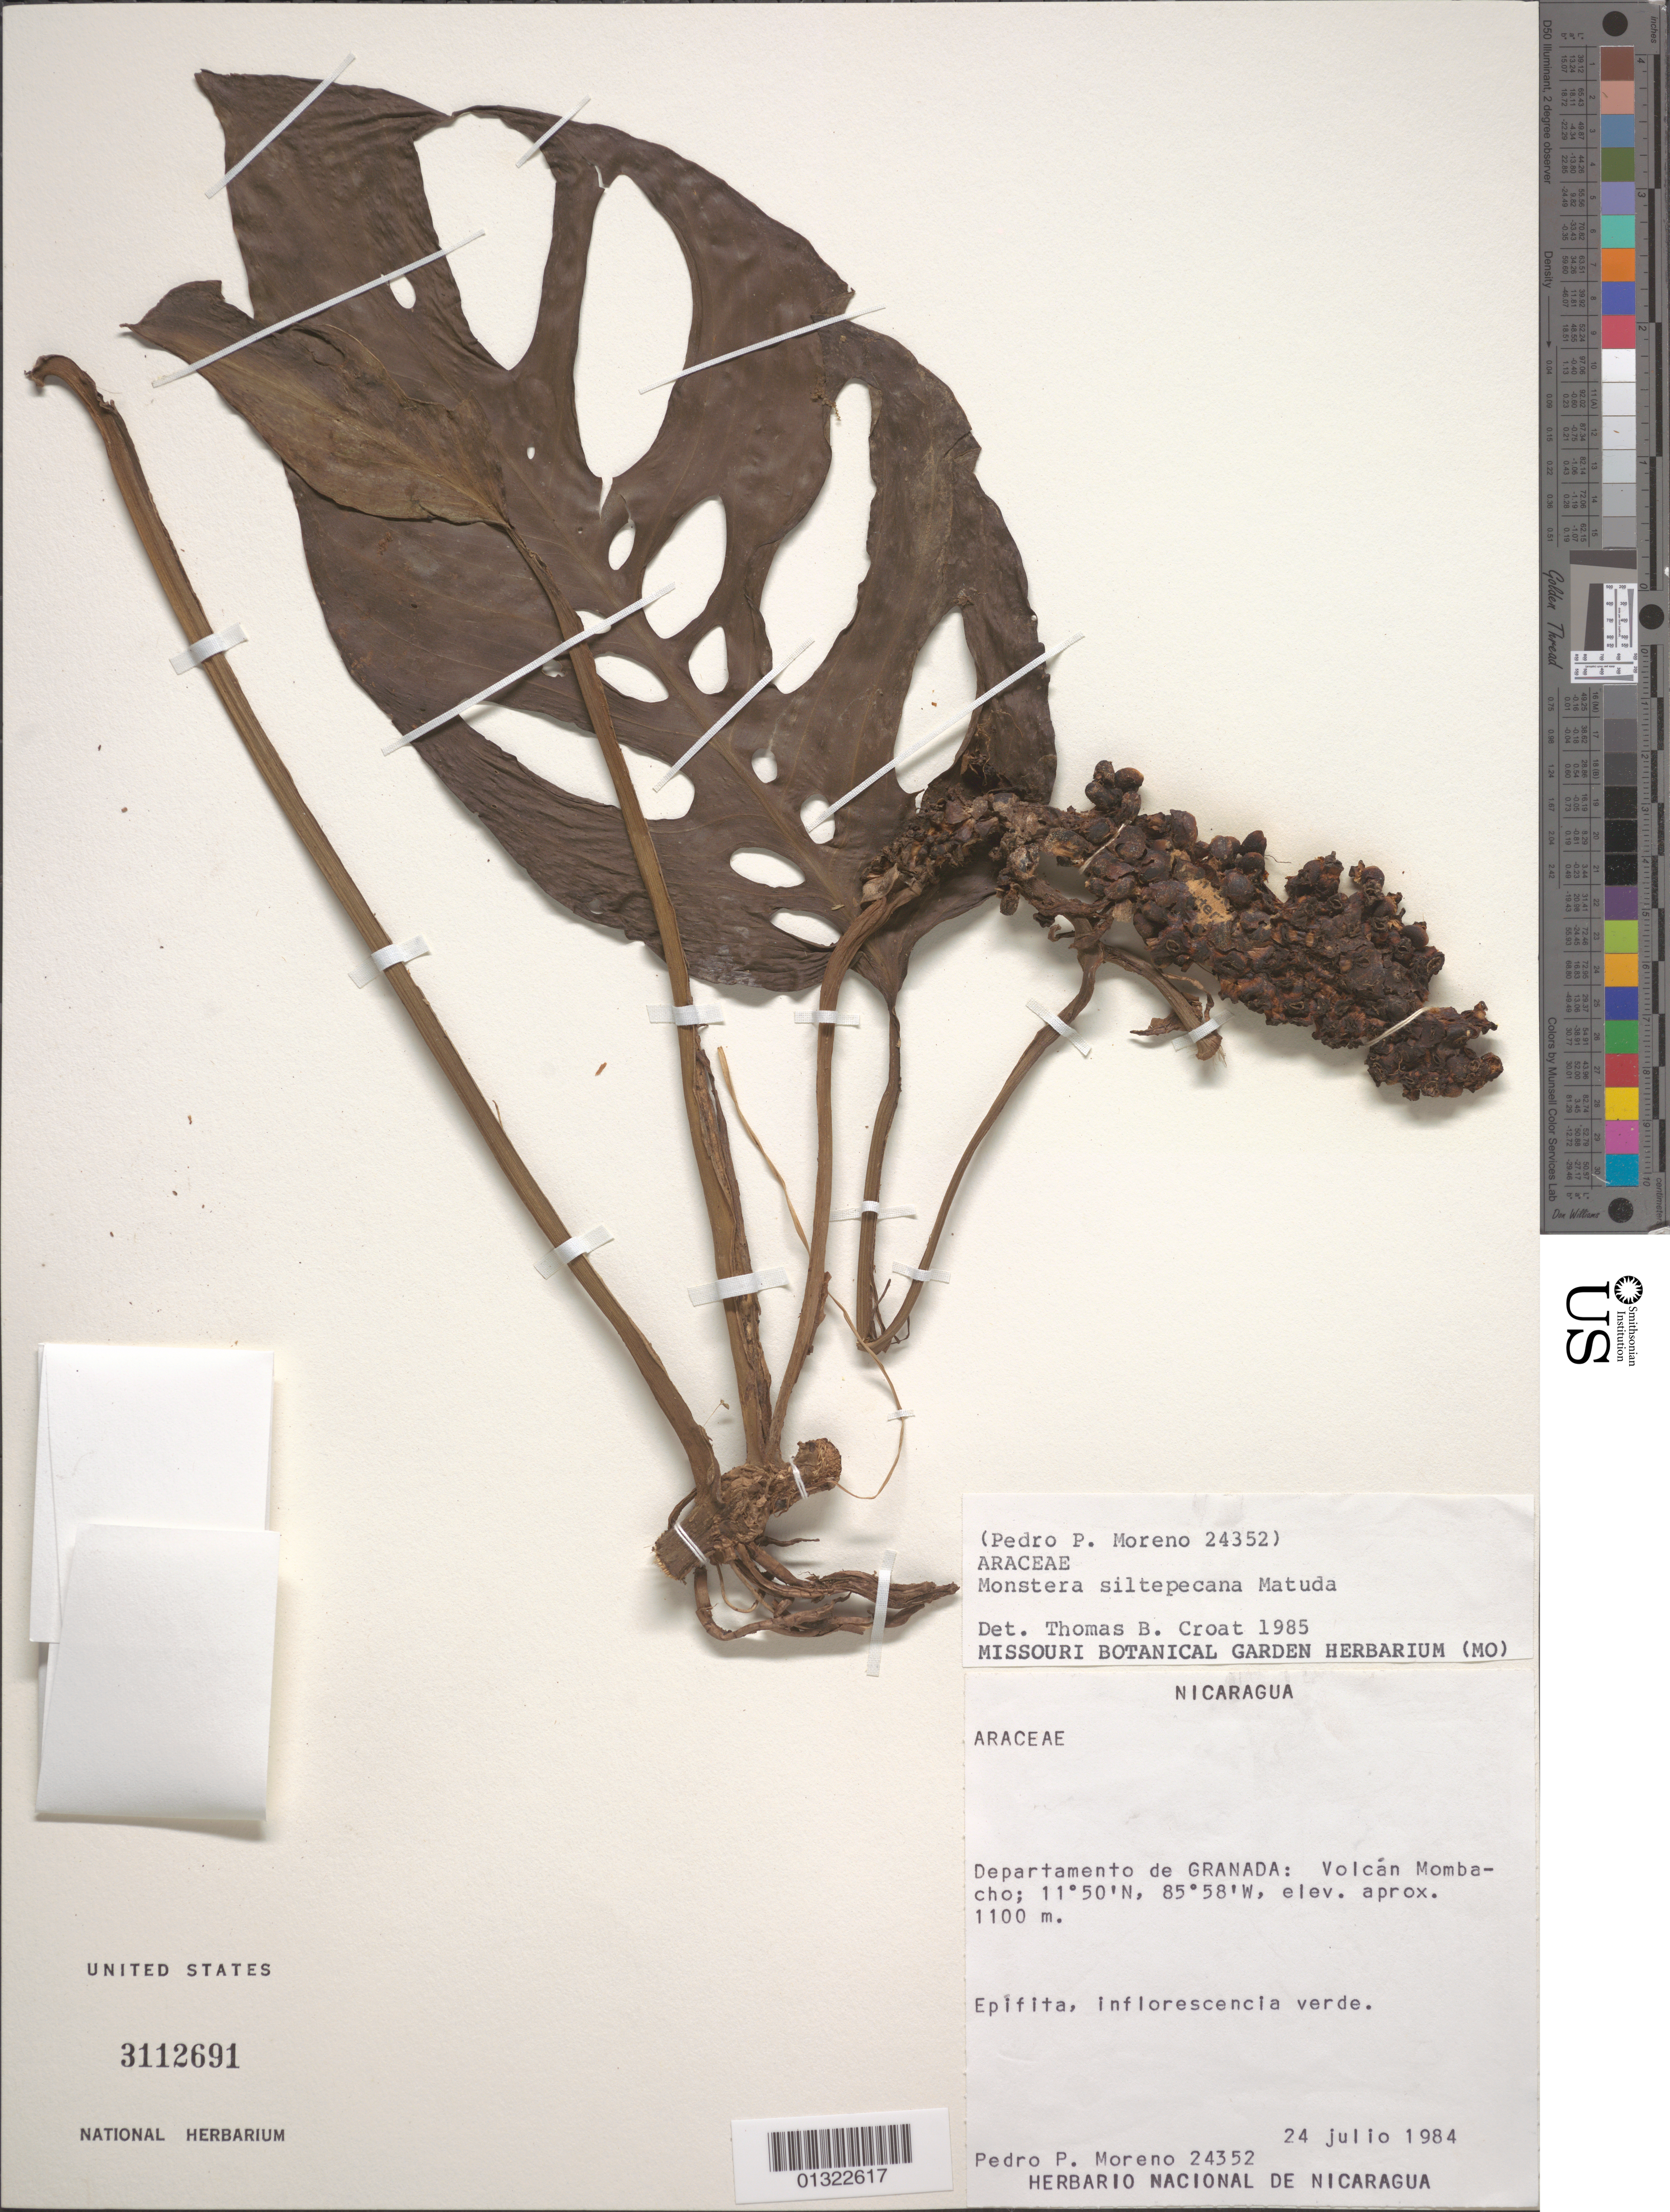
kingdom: Plantae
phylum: Tracheophyta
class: Liliopsida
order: Alismatales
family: Araceae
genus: Monstera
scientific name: Monstera siltepecana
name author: Matuda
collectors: P. Moreno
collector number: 24352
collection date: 1984-07-24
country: Nicaragua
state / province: Granada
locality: Departamento de Granada: Volcán Mombacho.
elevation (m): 1100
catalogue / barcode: US 3112691